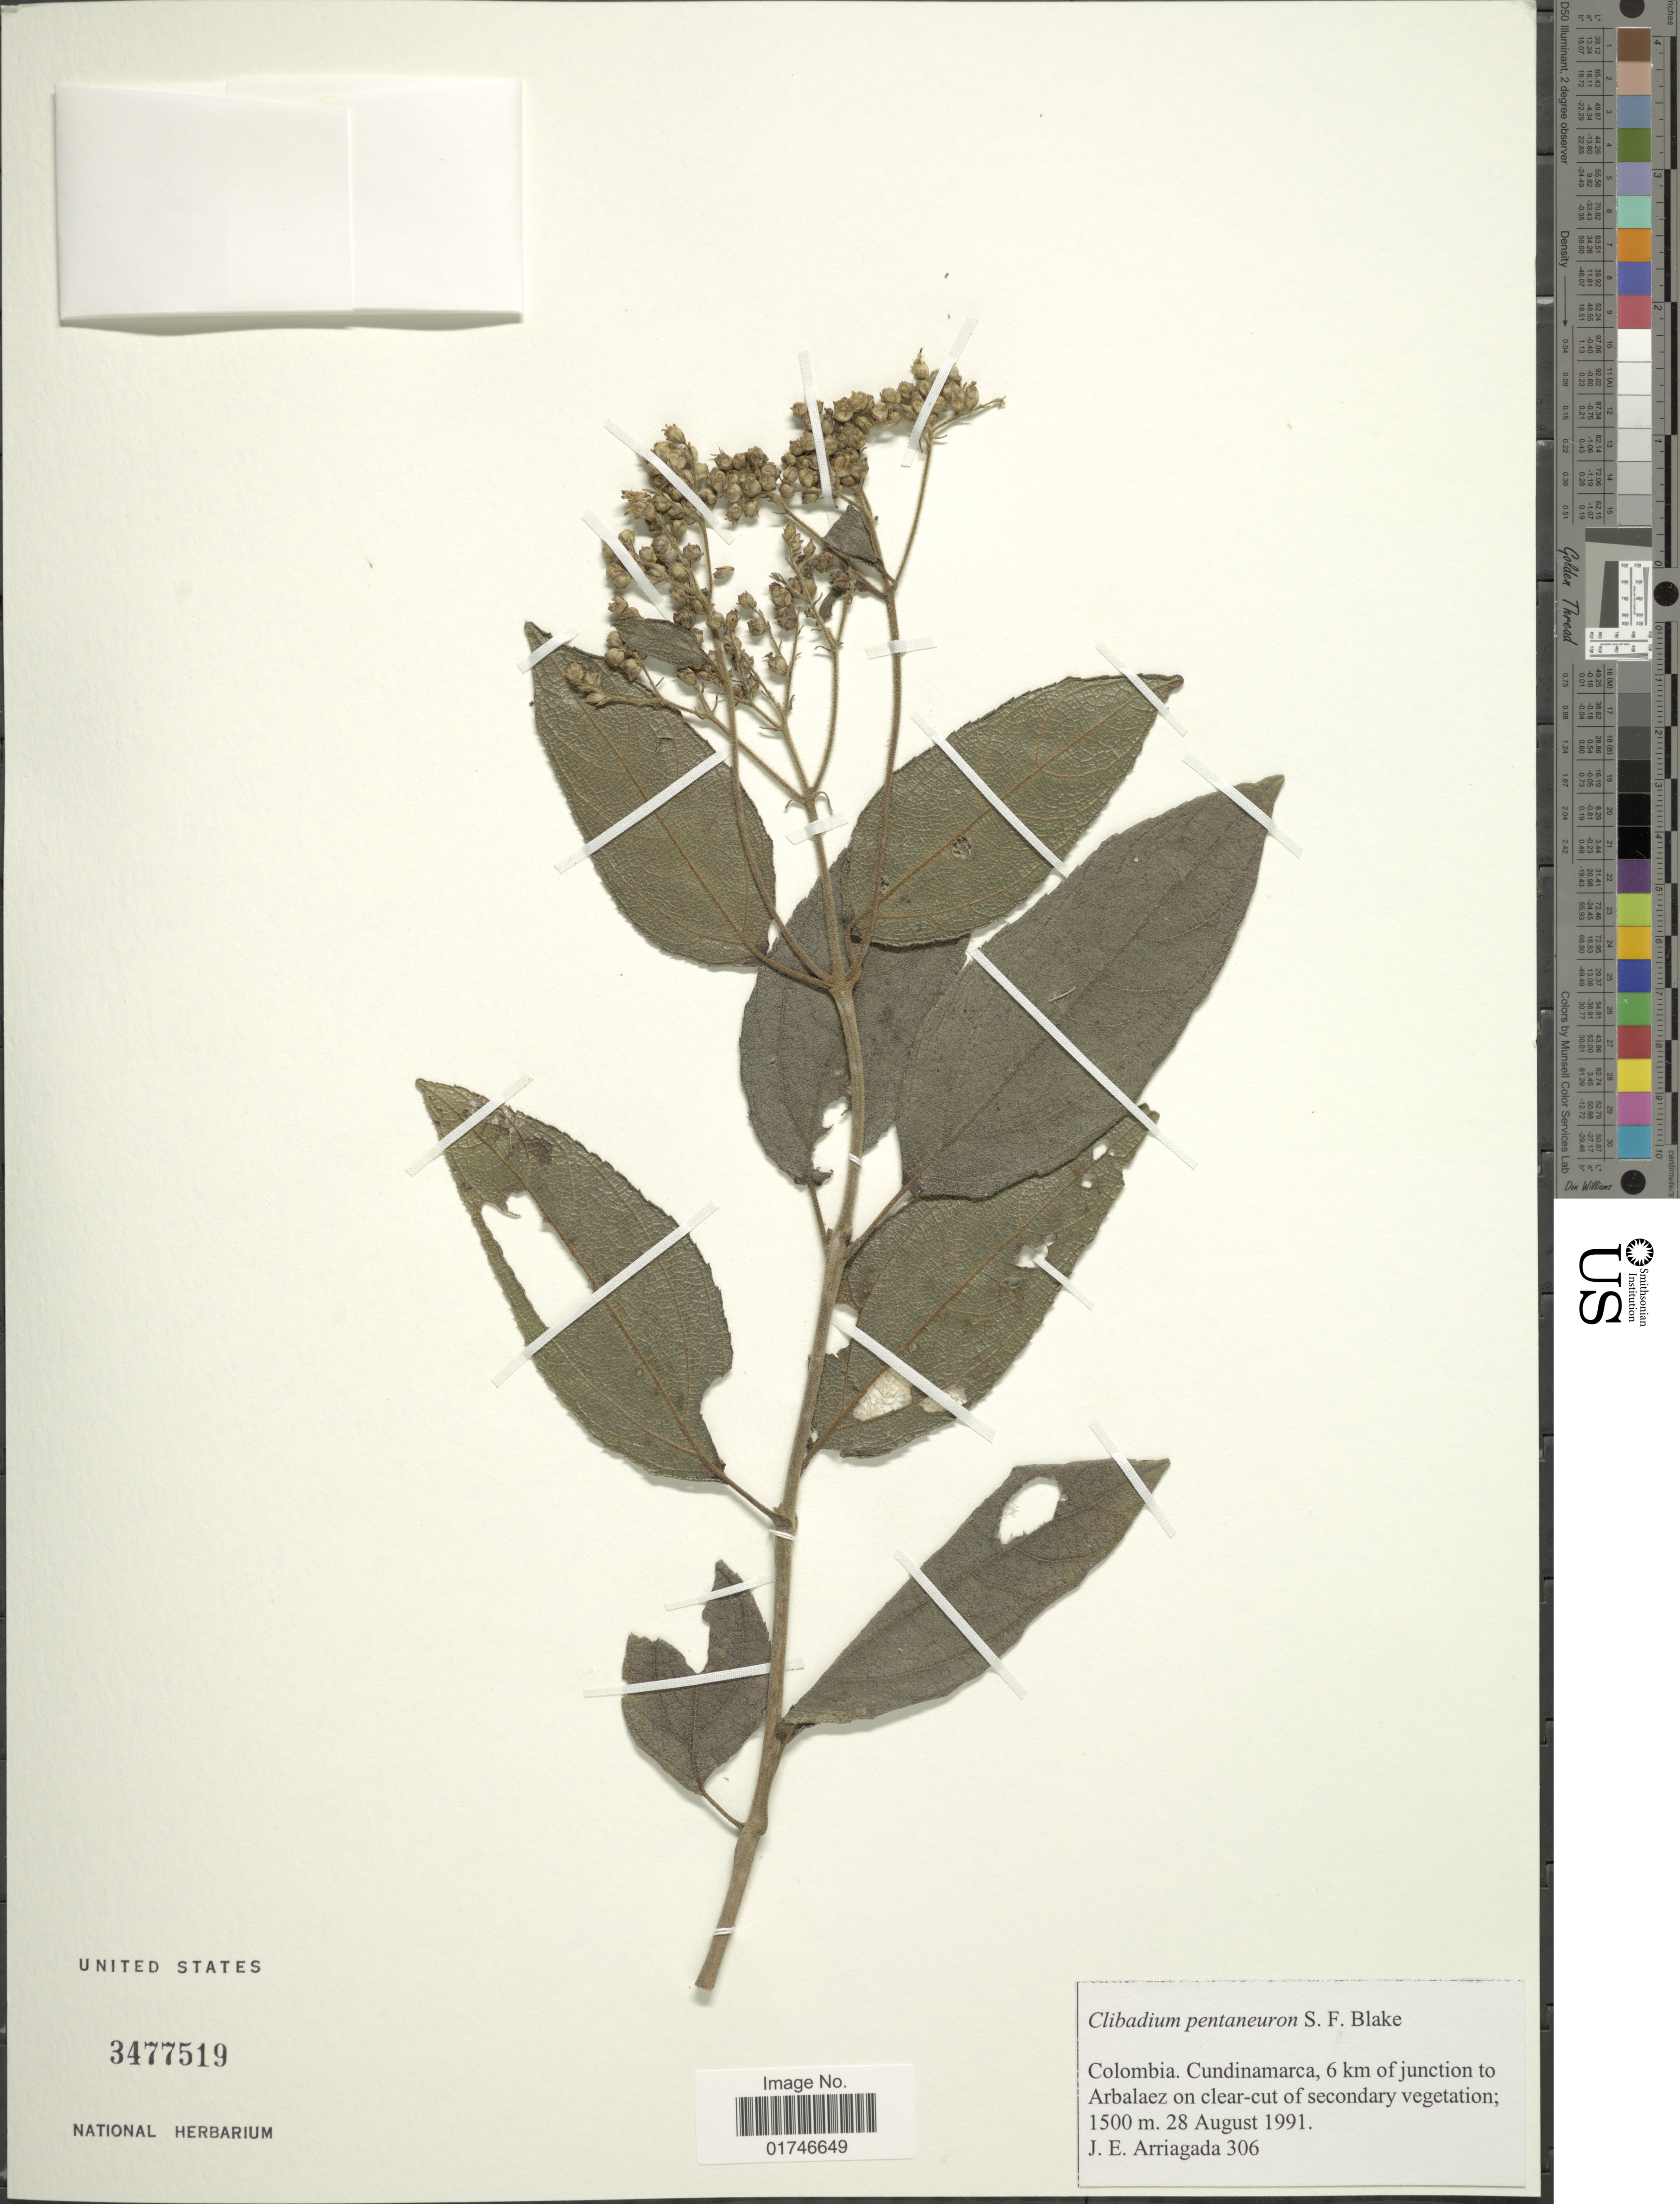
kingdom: Plantae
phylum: Tracheophyta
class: Magnoliopsida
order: Asterales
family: Asteraceae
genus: Clibadium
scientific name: Clibadium pentaneuron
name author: S.F. Blake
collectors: J. Arriagada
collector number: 306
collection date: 1991-08-28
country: Colombia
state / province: Cundinamarca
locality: Colombia. Cundinamarca, km of junction to Arbalaez.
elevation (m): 1500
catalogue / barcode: US 3477519